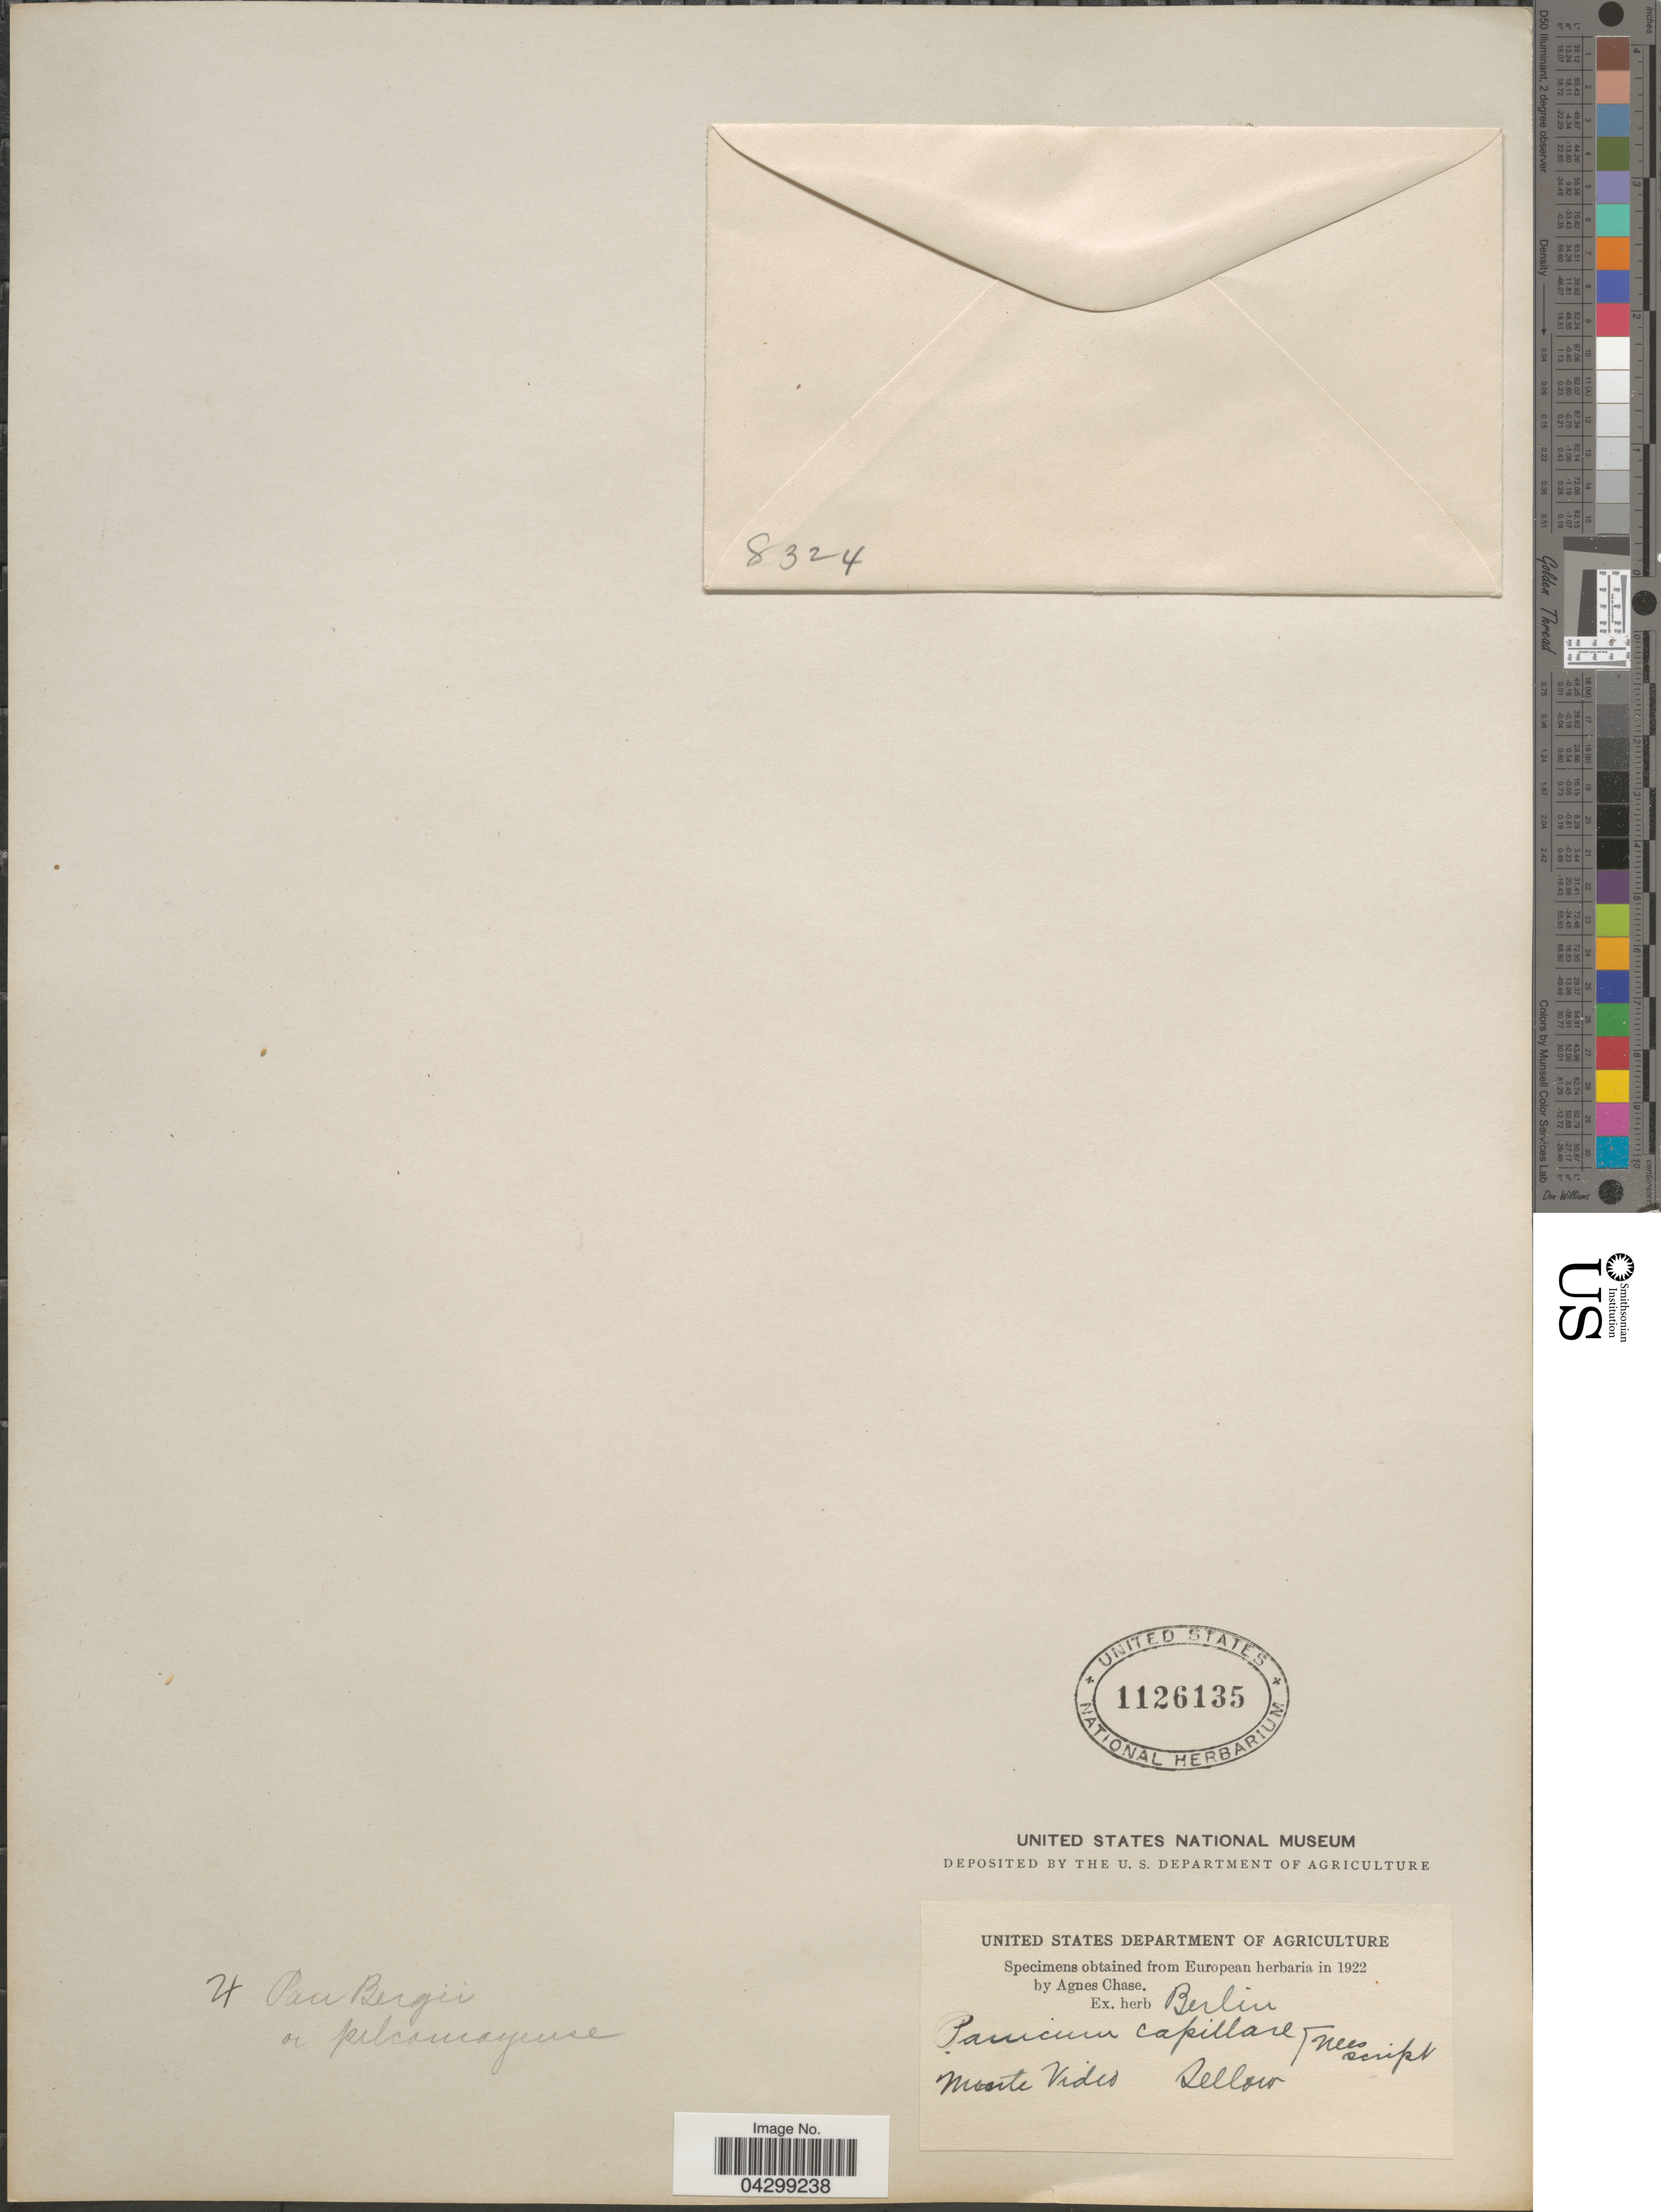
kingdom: Plantae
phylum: Tracheophyta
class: Liliopsida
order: Poales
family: Poaceae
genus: Panicum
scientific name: Panicum bergii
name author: Arechav.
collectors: -. Sellow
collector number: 8324?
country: Uruguay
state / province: Montevideo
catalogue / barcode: US 1126135